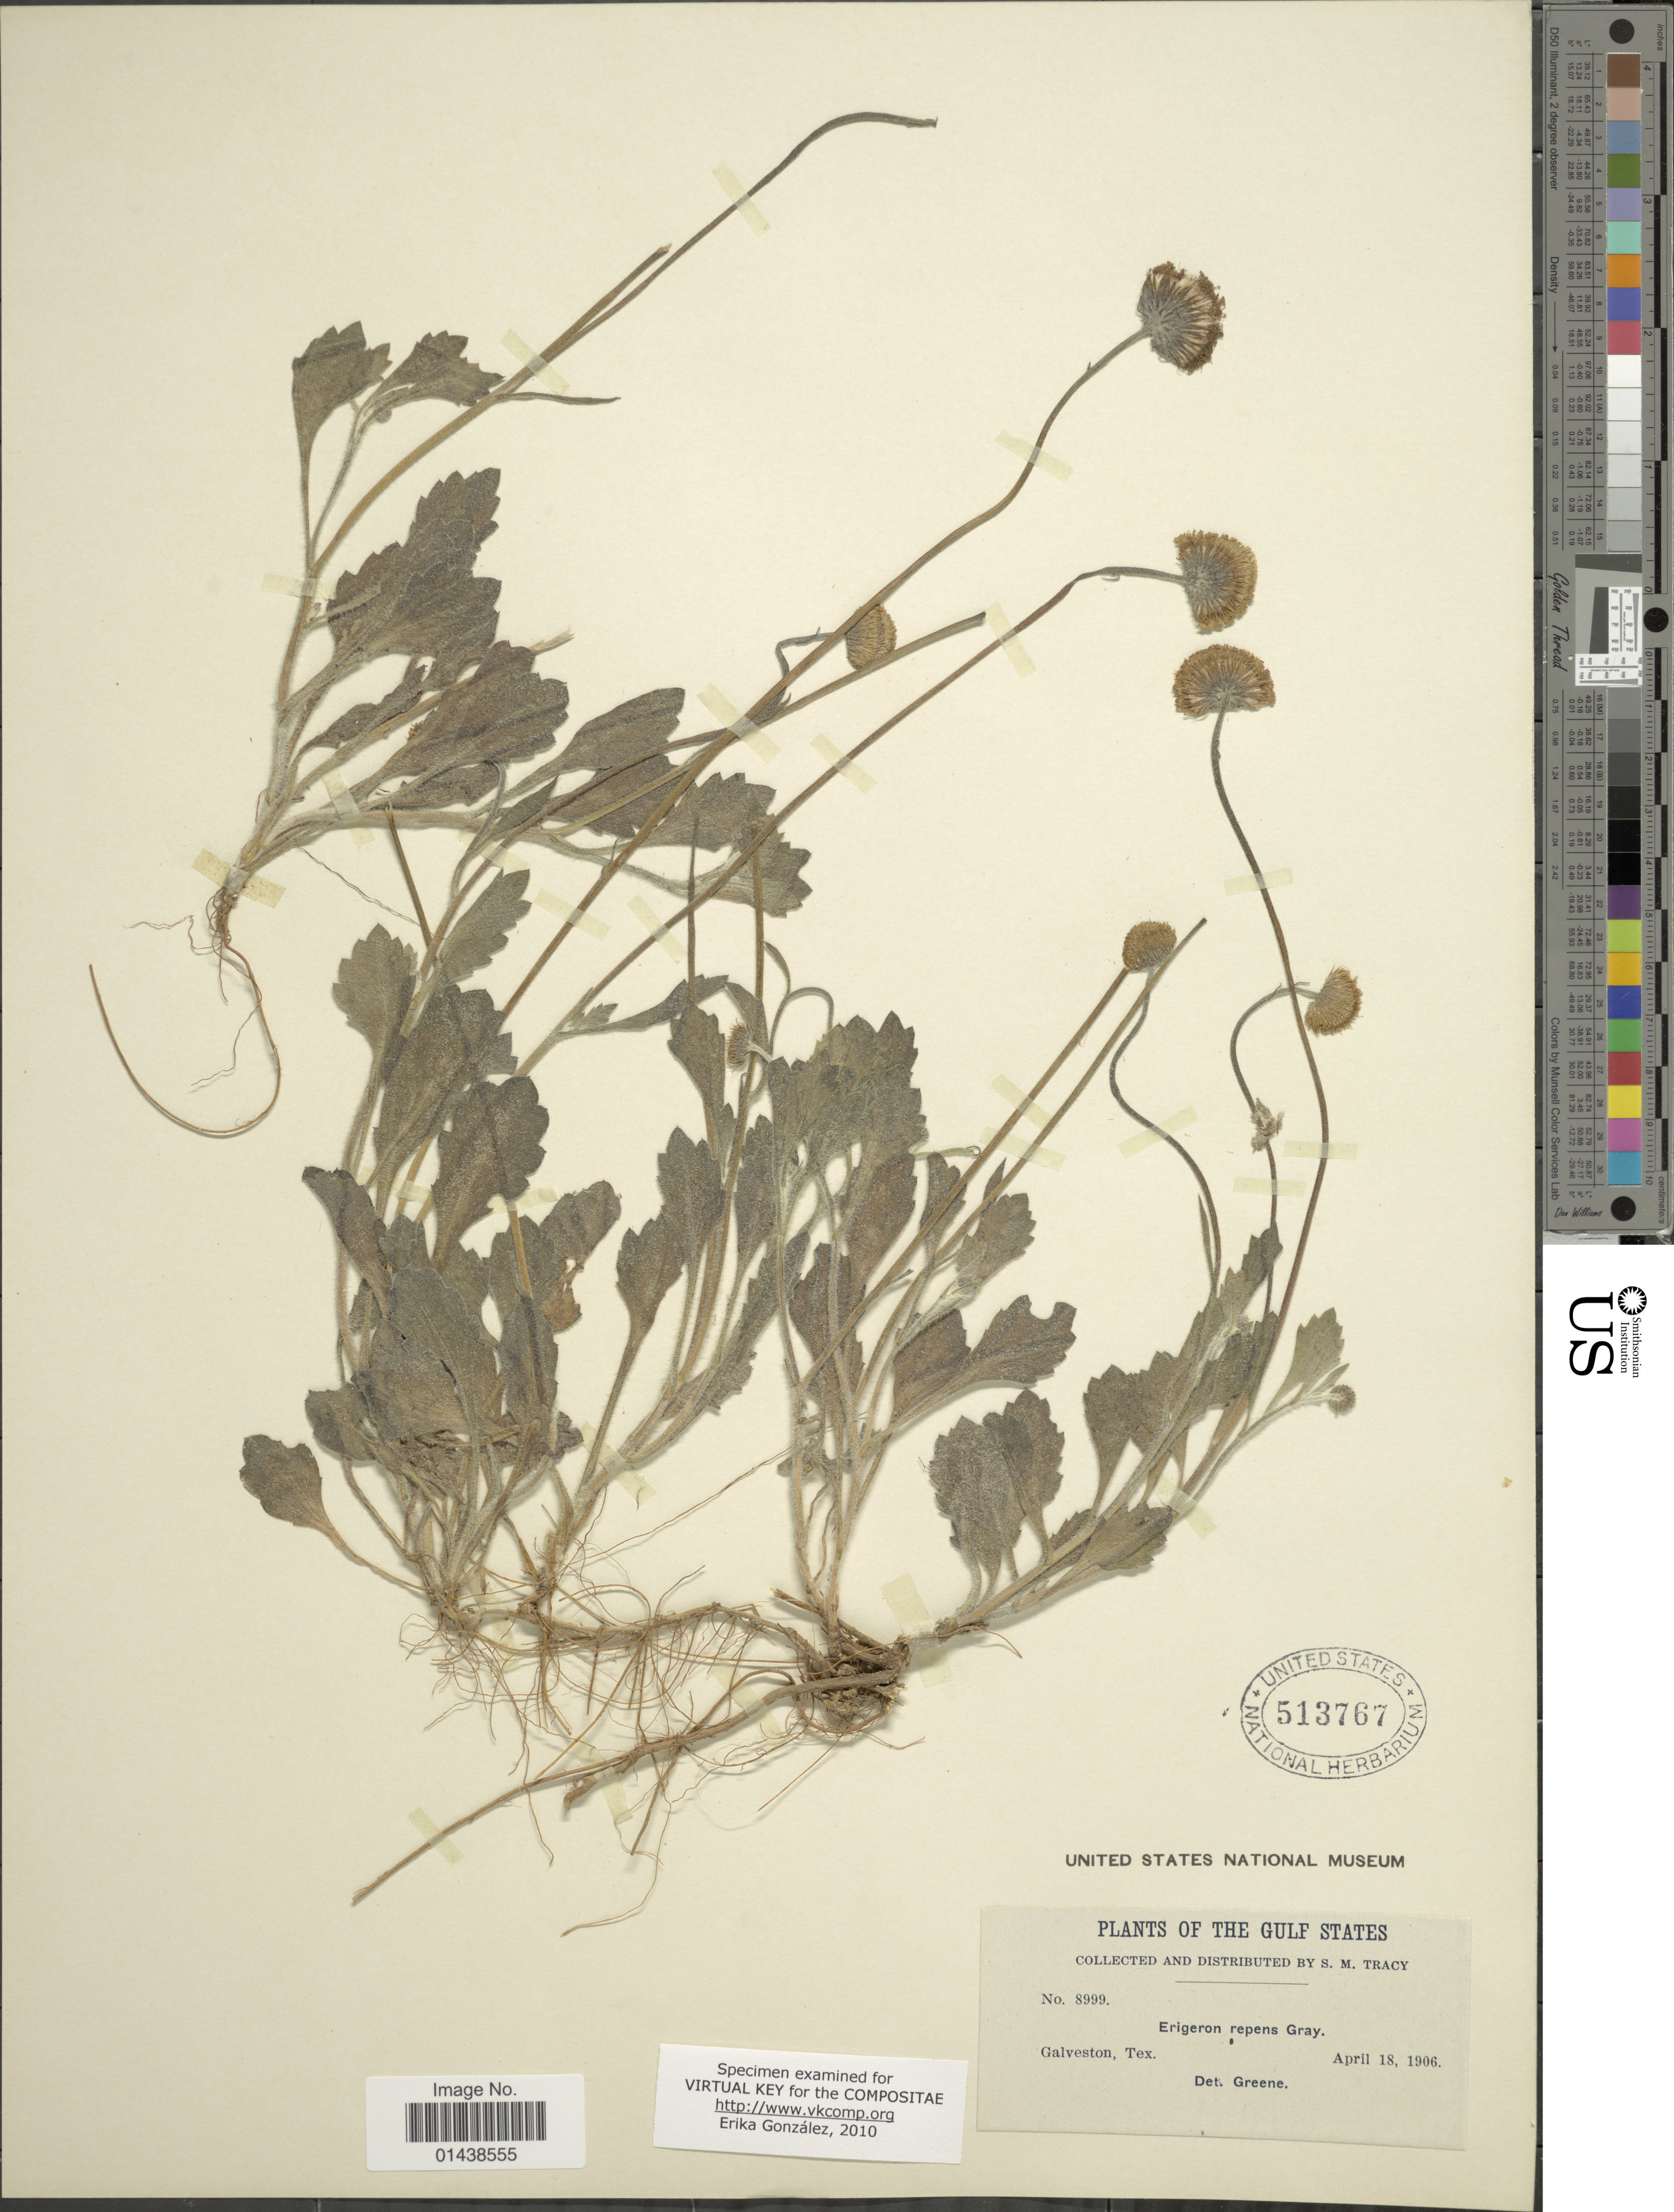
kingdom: Plantae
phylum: Tracheophyta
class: Magnoliopsida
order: Asterales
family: Asteraceae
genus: Erigeron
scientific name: Erigeron myrionactis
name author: Small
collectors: S. M. Tracy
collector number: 8999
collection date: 1906-04-18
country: United States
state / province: Texas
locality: Gulf States. Galveston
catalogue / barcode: US 513767